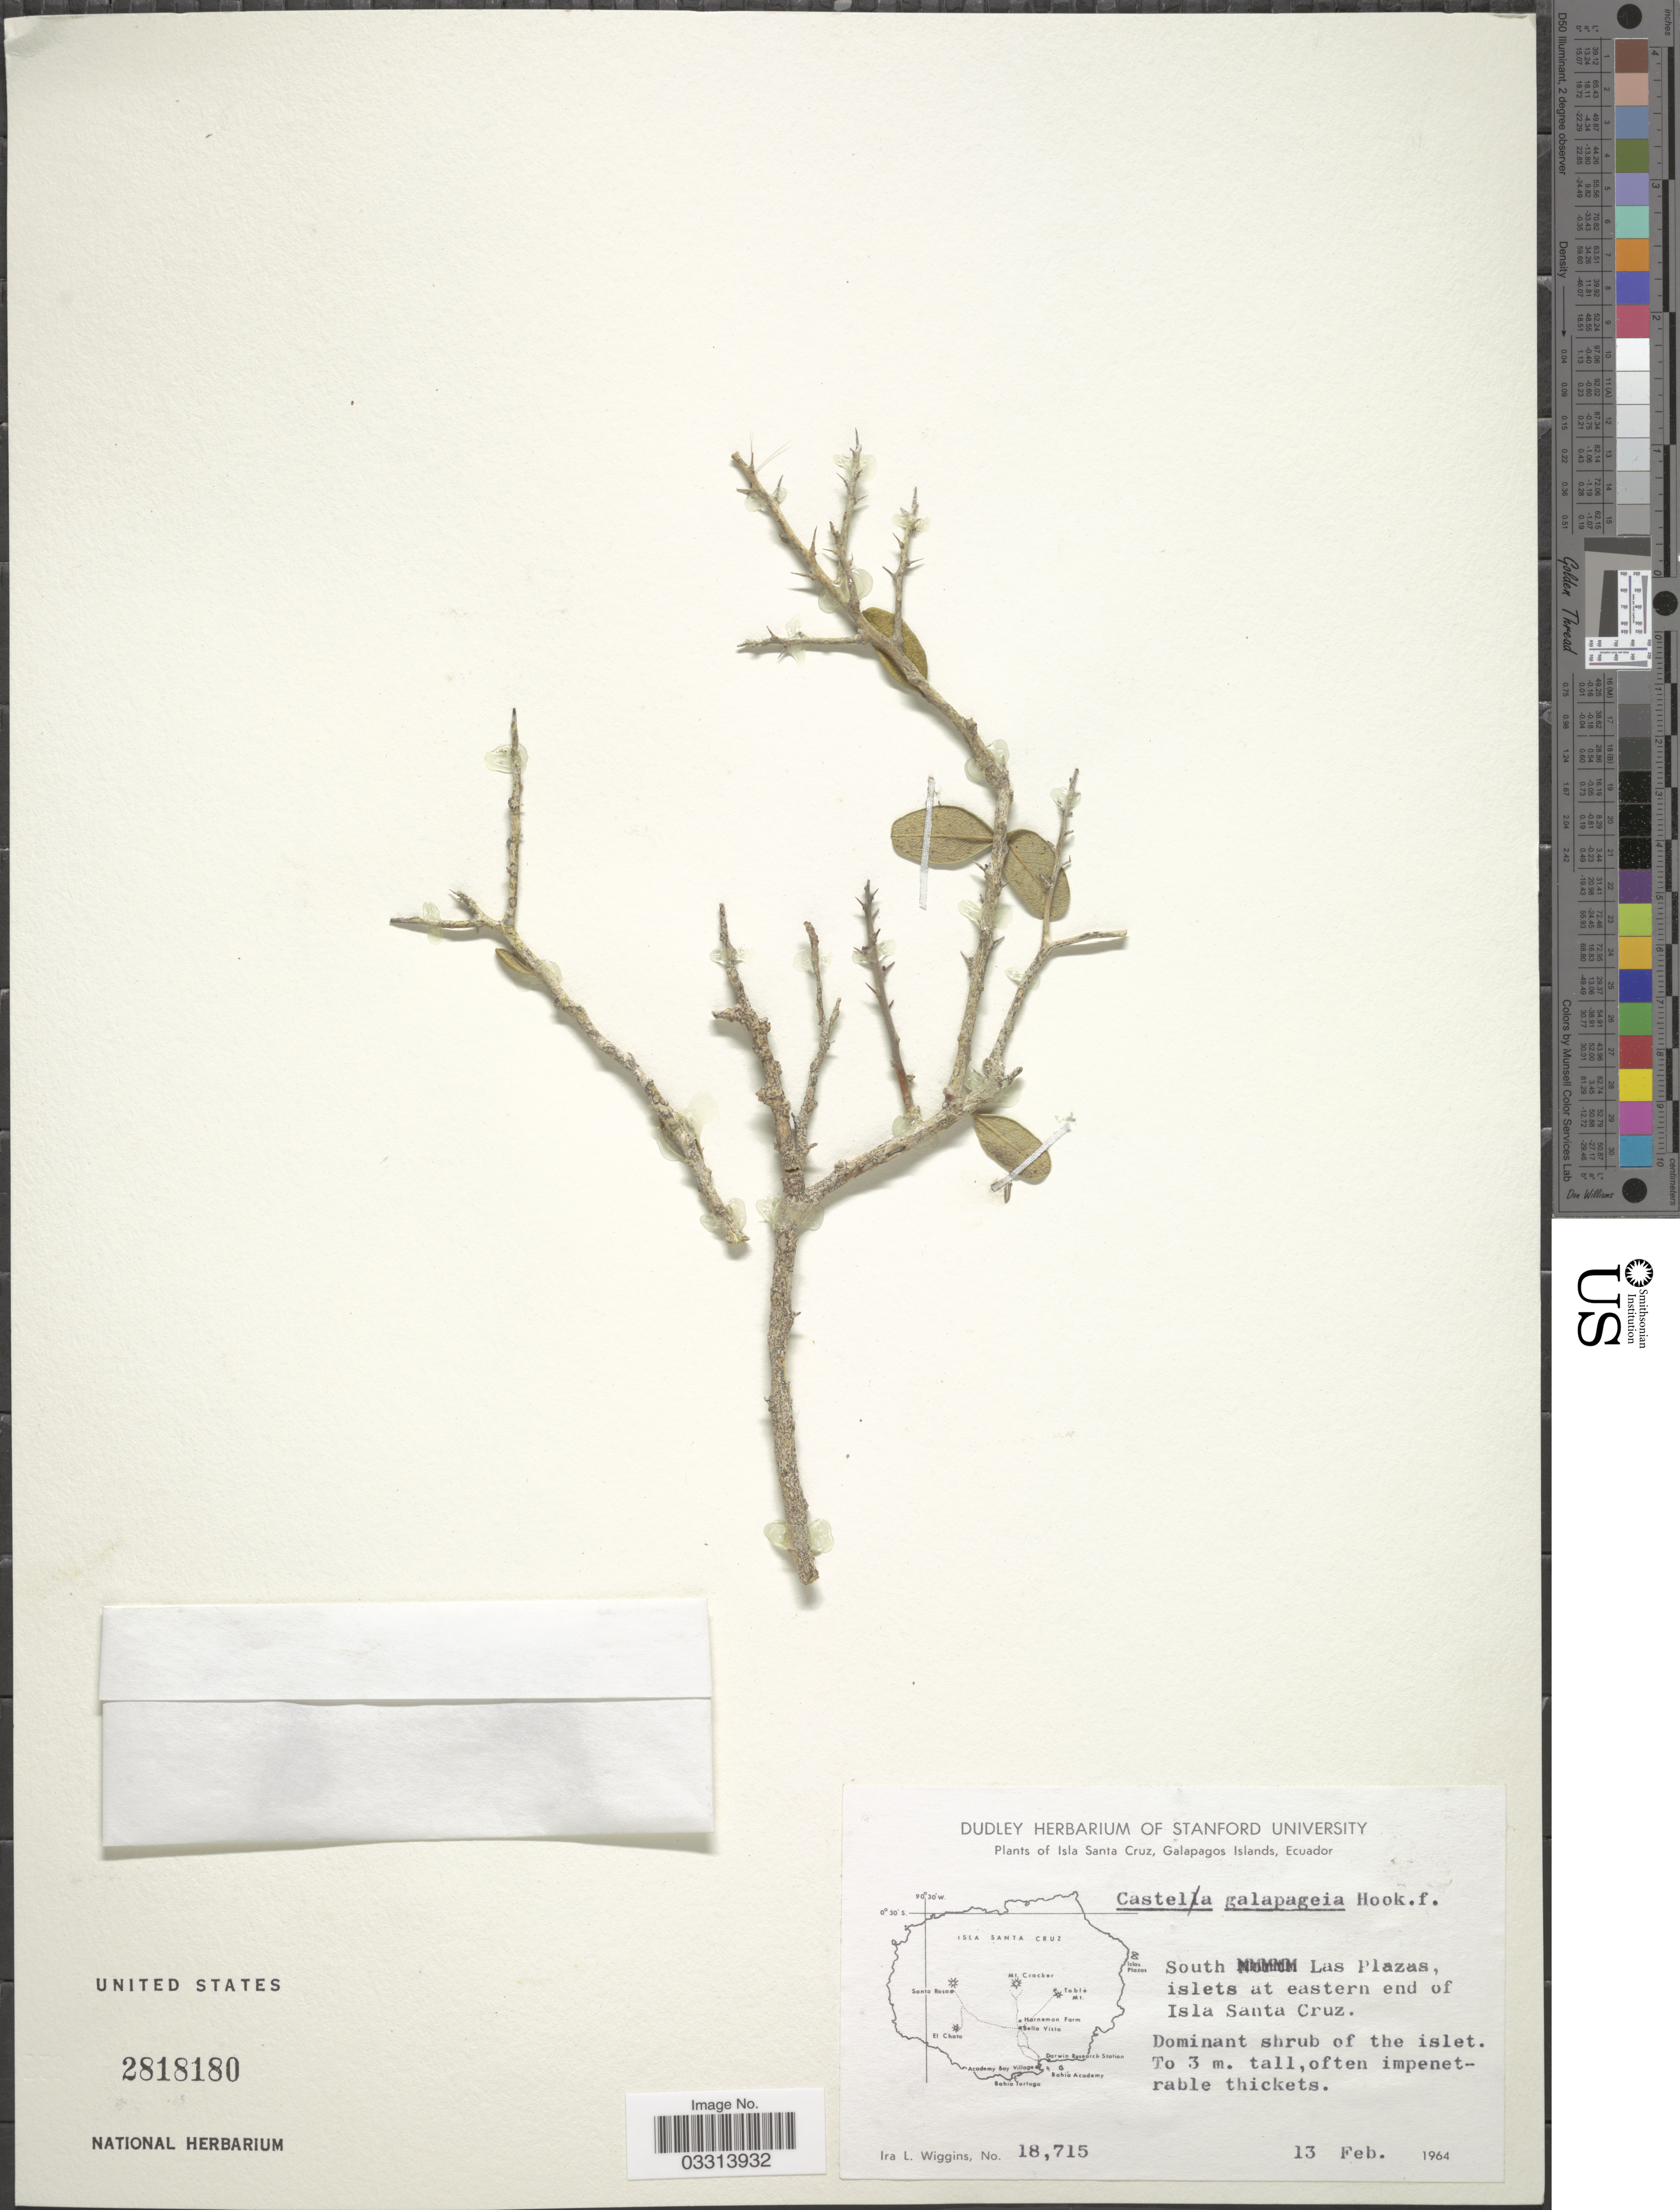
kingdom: Plantae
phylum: Tracheophyta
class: Magnoliopsida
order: Sapindales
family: Simaroubaceae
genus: Castela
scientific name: Castela galapageia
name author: Hook. f.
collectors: I. L. Wiggins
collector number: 18715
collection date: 1964-02-13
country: Ecuador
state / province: Colón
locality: Isla Santa Cruz, Galapagos Islands. South Las Plazas, islets at eastern end of Isla Santa Cruz.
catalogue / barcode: US 2818180